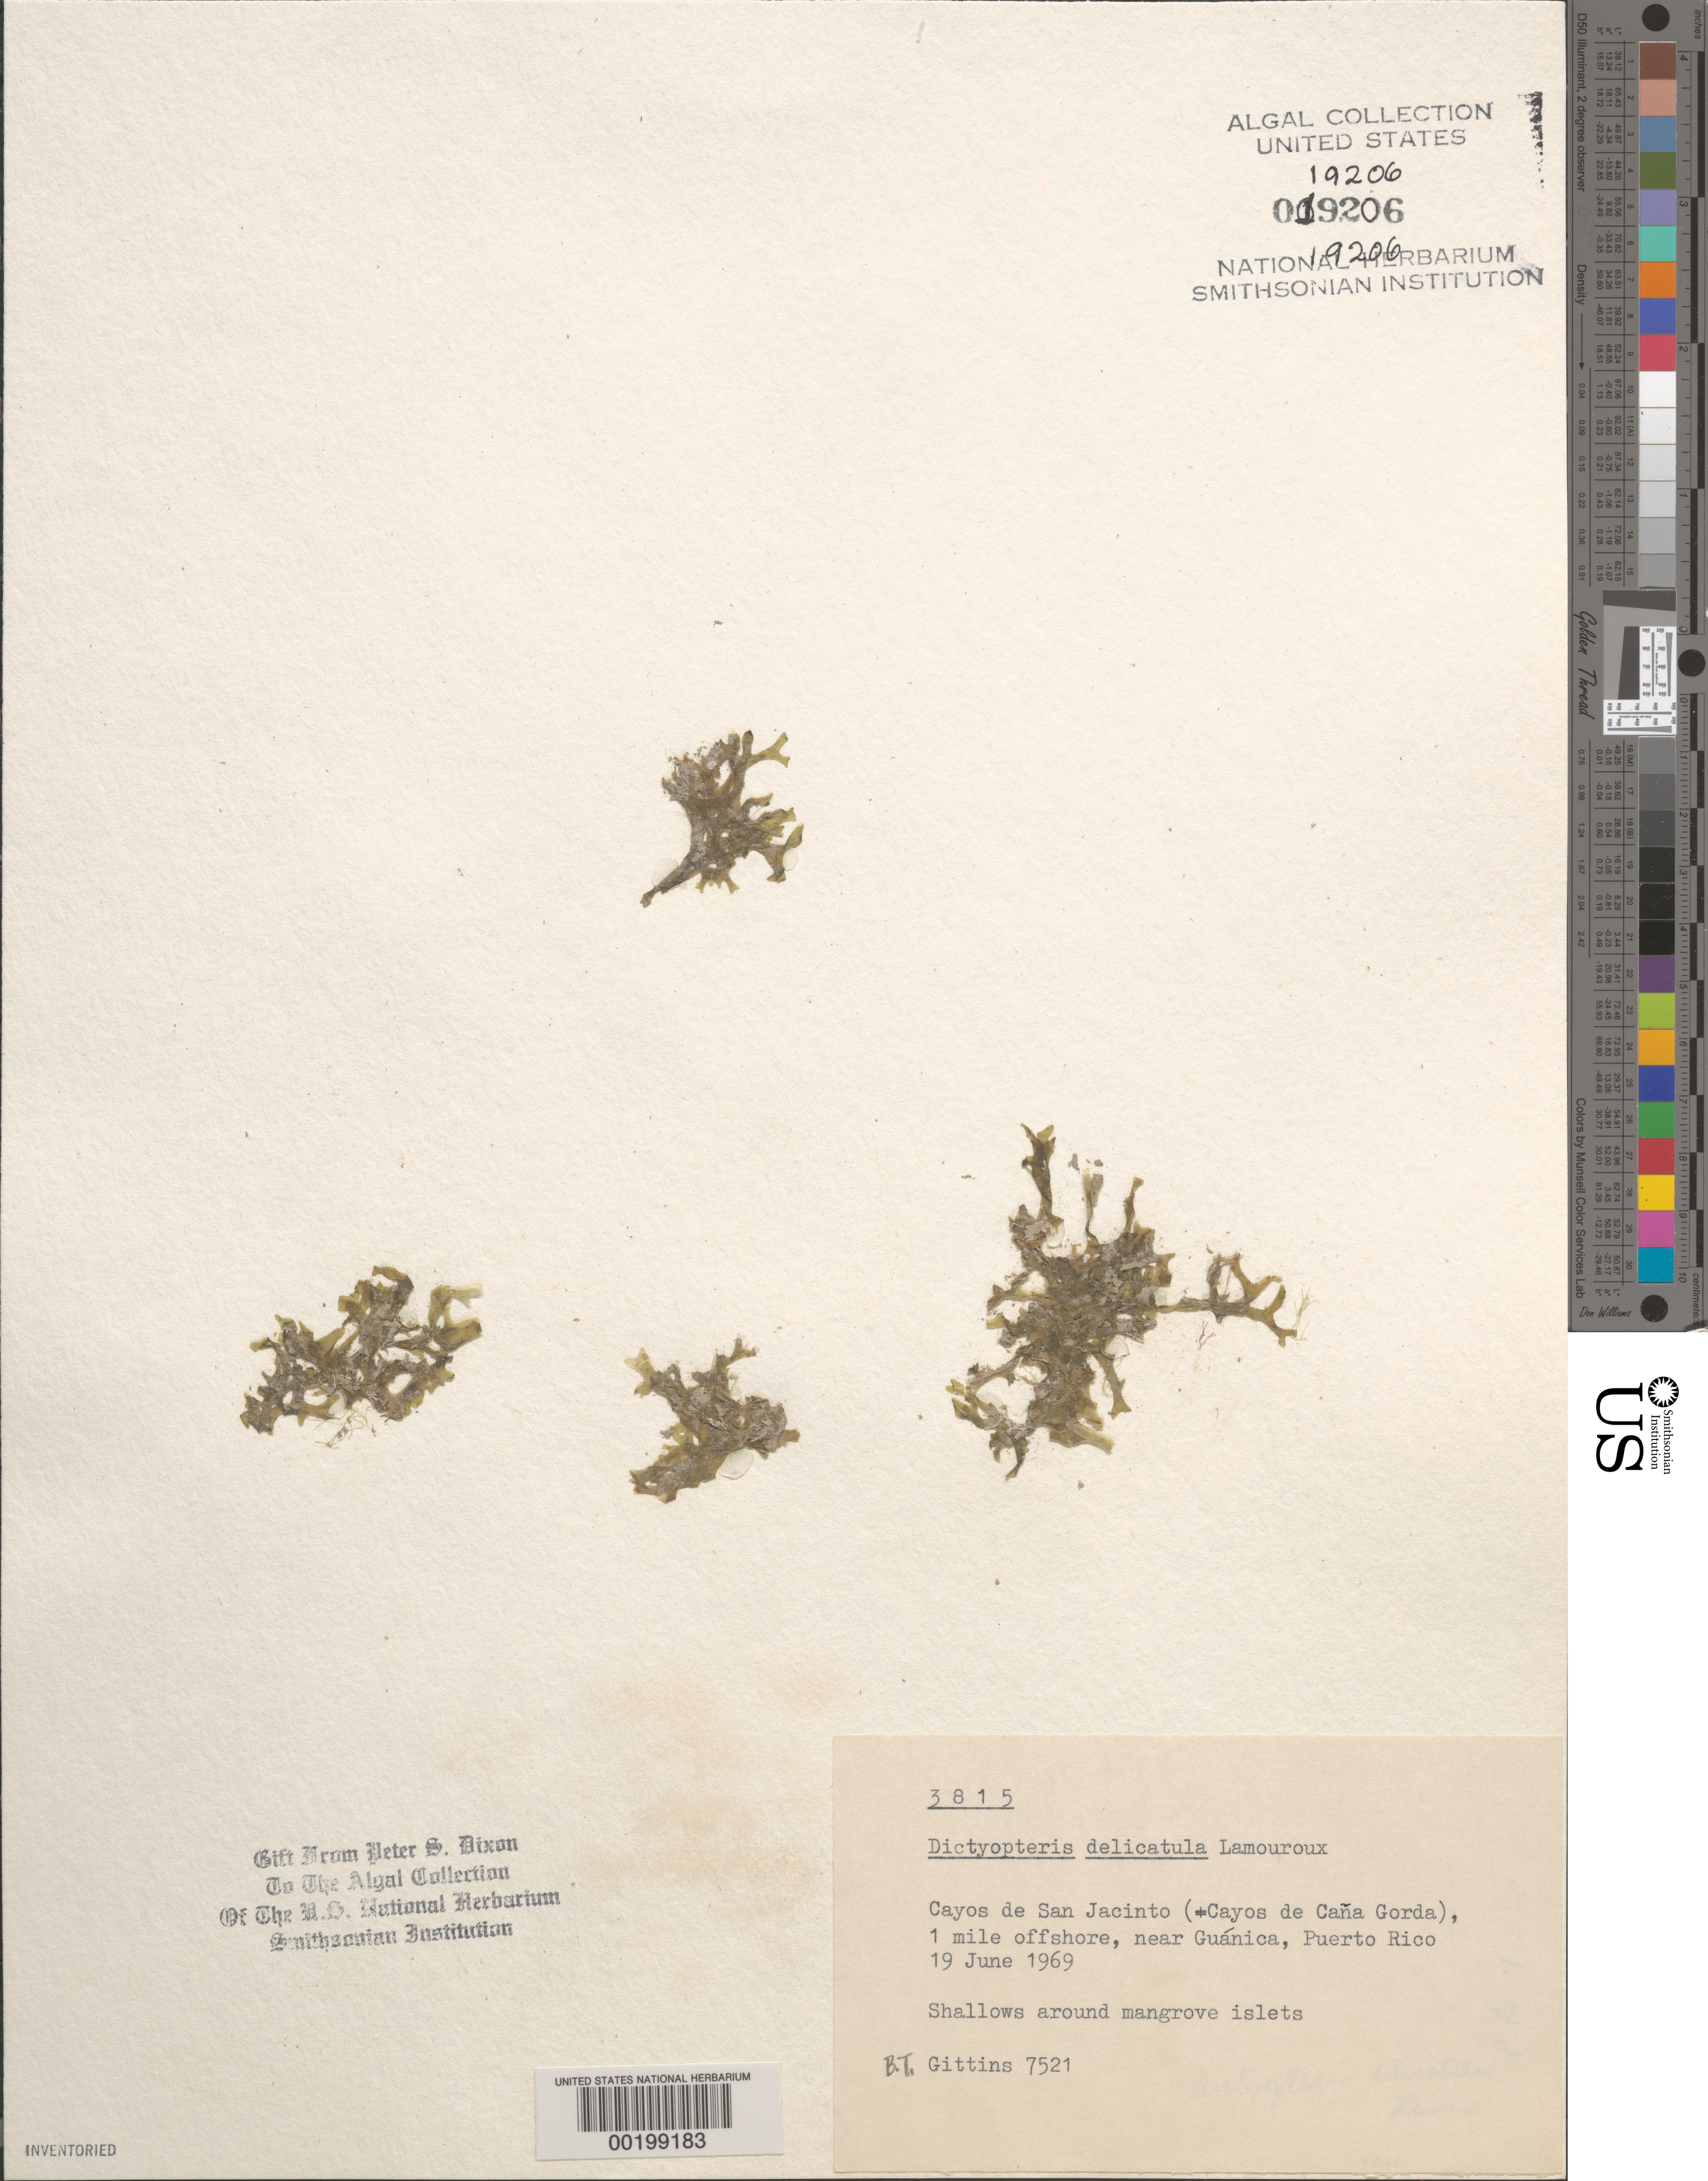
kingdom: Chromista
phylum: Ochrophyta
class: Phaeophyceae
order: Dictyotales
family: Dictyotaceae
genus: Dictyopteris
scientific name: Dictyopteris delicatula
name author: J.V.Lamouroux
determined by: Dixon, P. S.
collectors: B. Gittins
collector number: BTG 7521 & PSD 3815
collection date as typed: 19 Jun 1969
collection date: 1969-06-19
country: Puerto Rico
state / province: Guanica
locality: Playa tamarindo, bahia de la ballena, near guanica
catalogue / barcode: US 19206